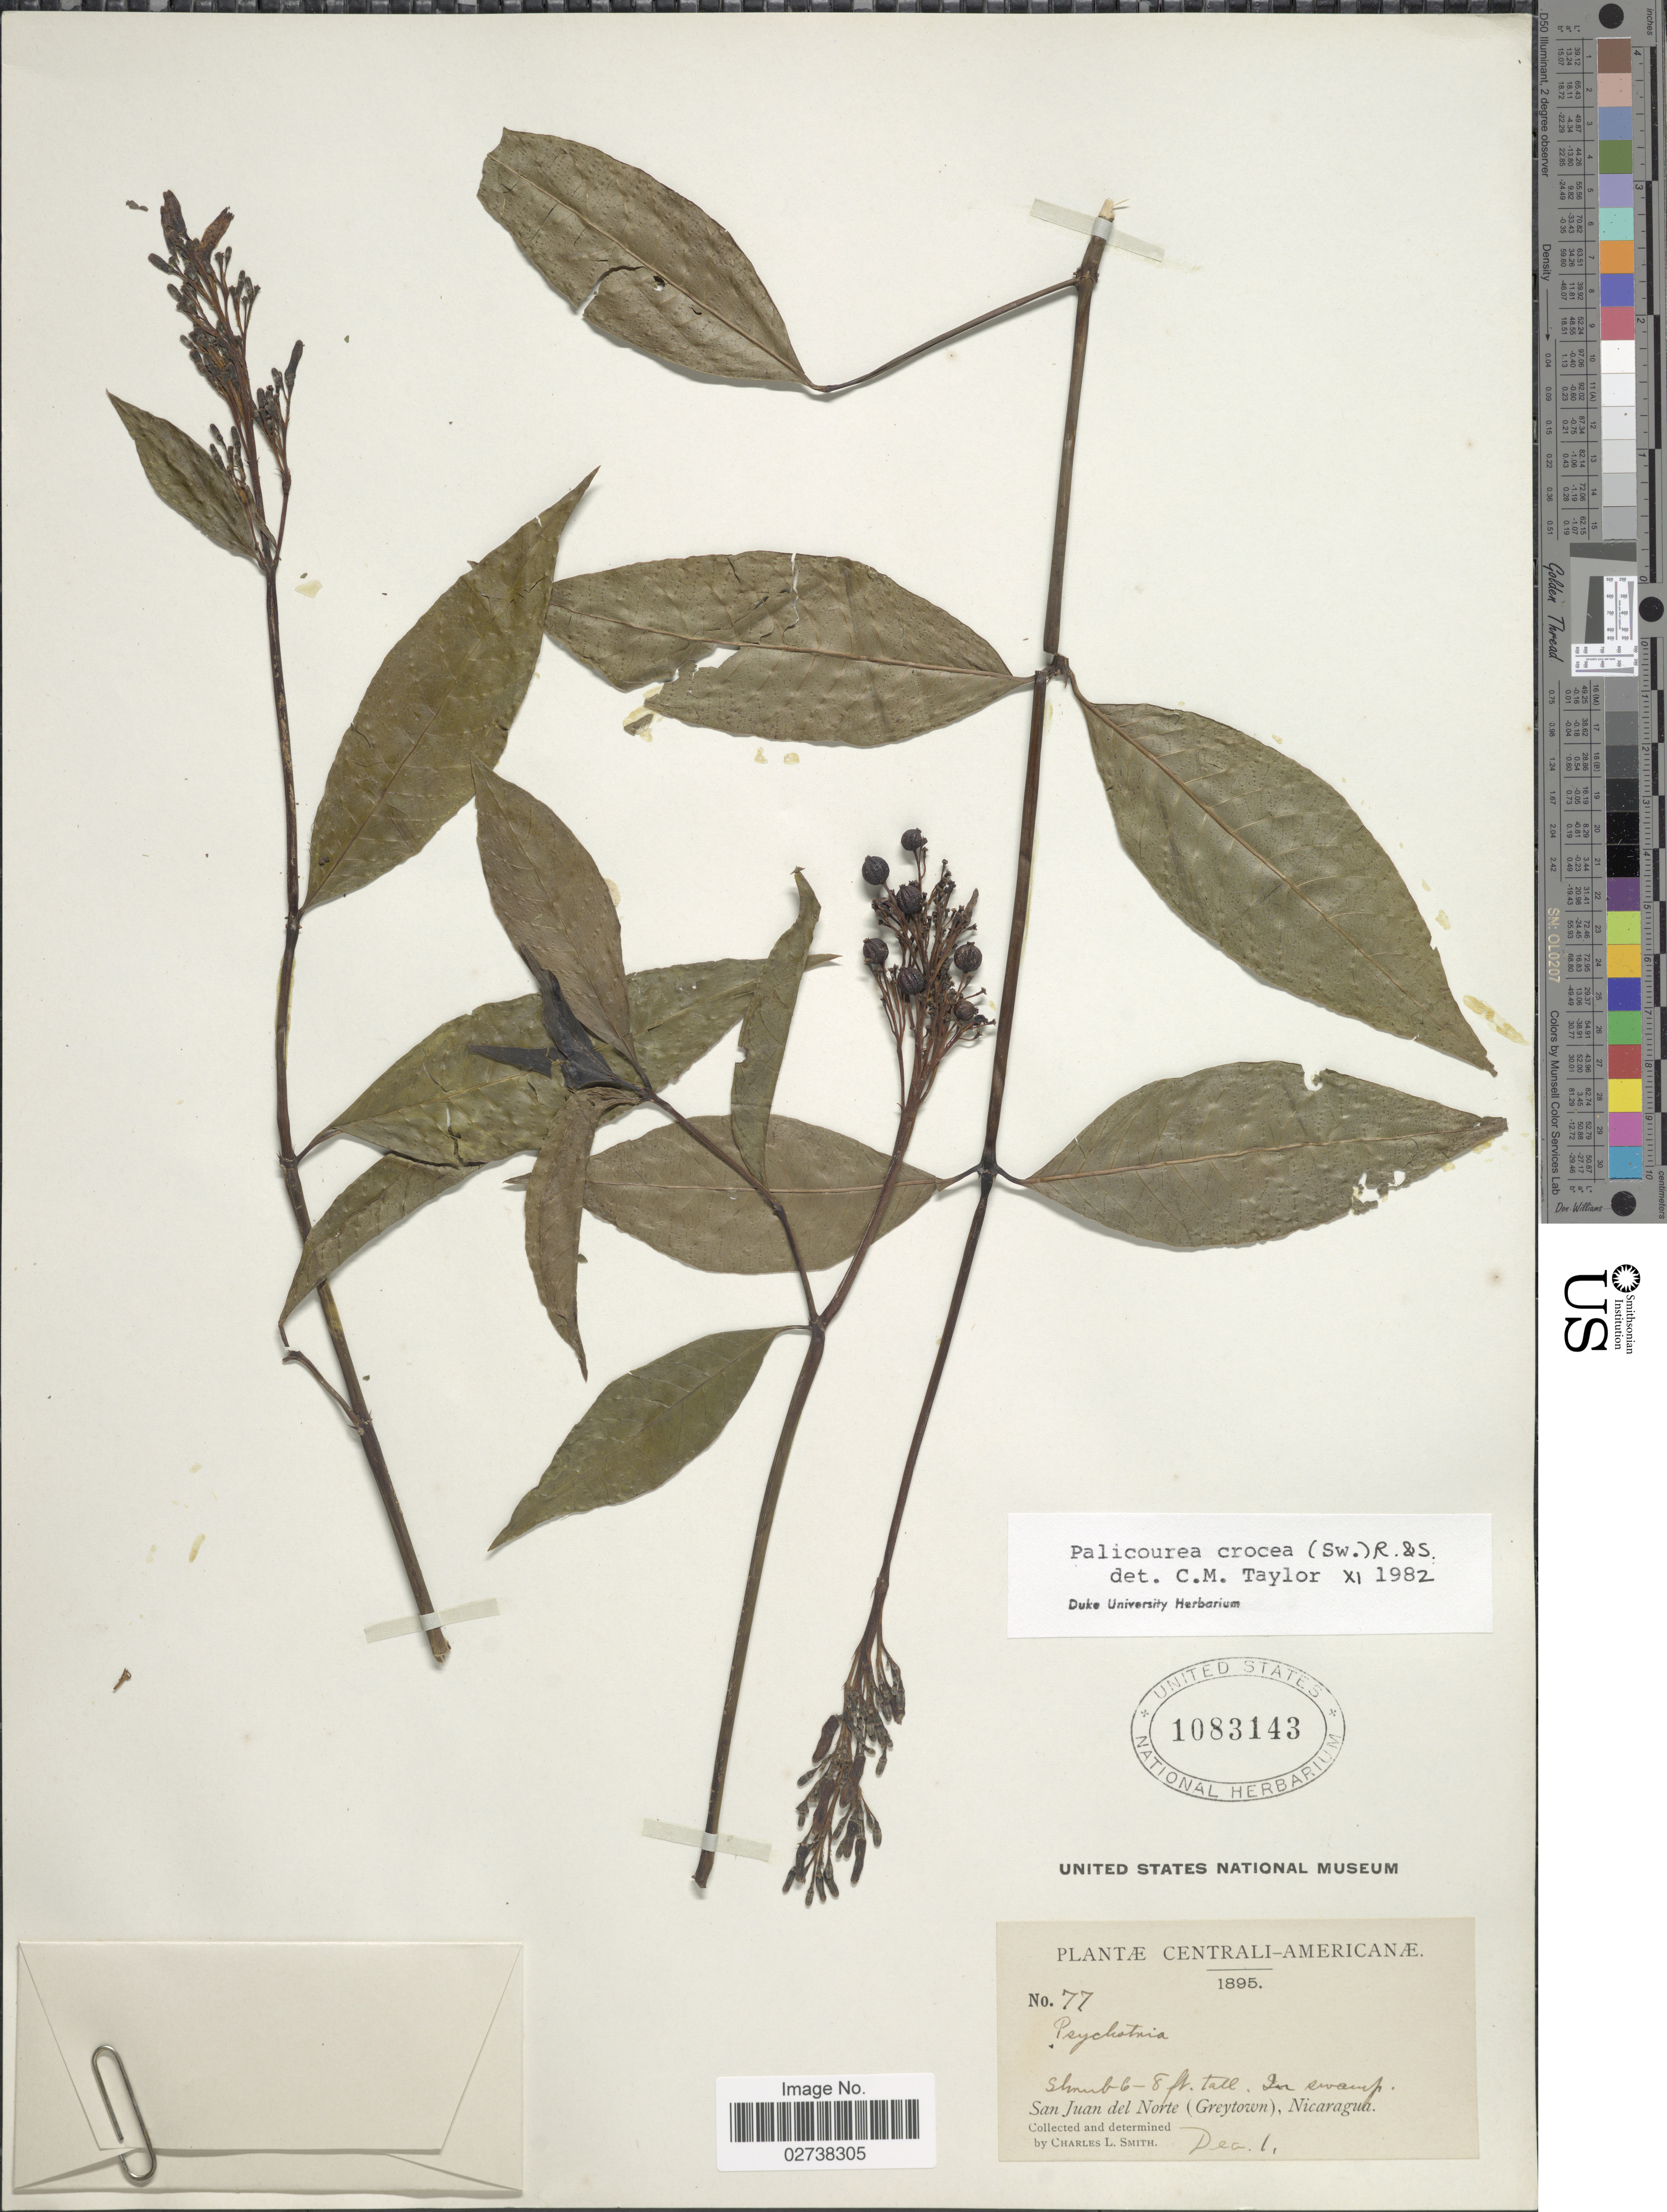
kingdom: Plantae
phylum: Tracheophyta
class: Magnoliopsida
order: Gentianales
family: Rubiaceae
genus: Palicourea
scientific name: Palicourea crocea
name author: (Sw.) Schult.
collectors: C. L. Smith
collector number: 77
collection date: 1895-12-01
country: Nicaragua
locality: Centrali- Americanae. San Juan del Norte (Greytown)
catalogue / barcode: US 1083143